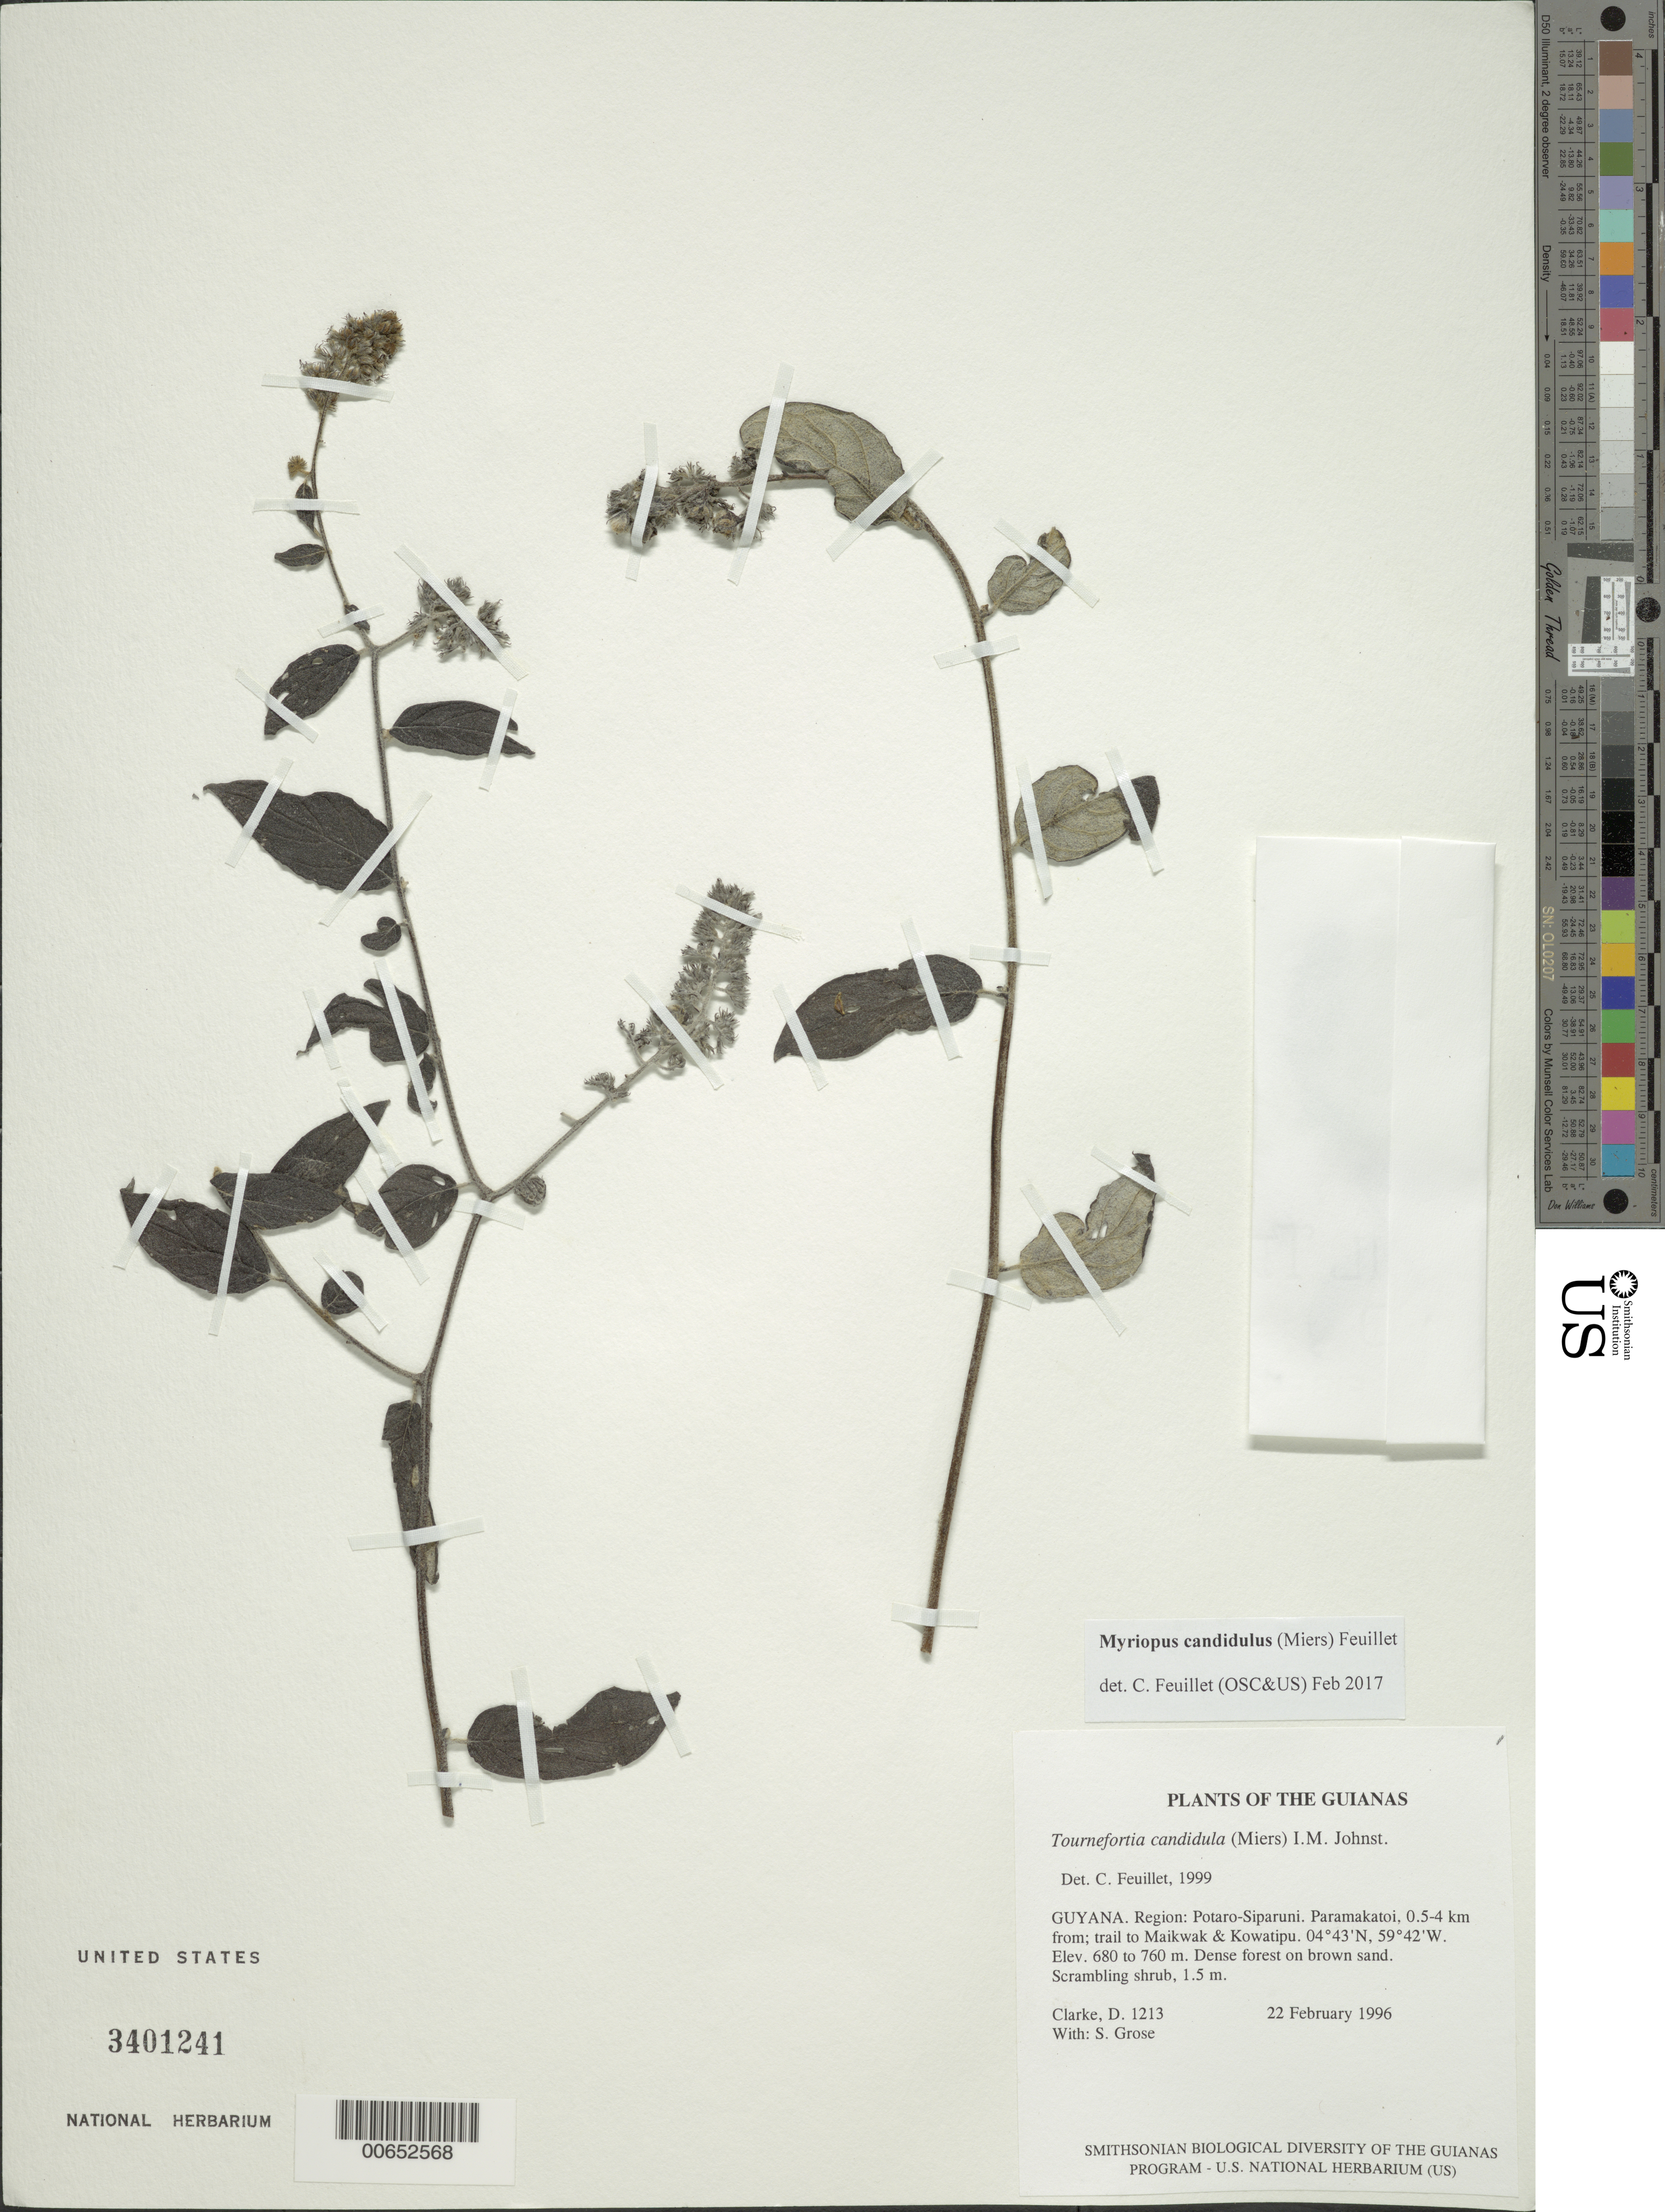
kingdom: Plantae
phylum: Tracheophyta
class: Magnoliopsida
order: Boraginales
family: Heliotropiaceae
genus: Tournefortia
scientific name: Tournefortia candidula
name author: (Miers) I.M. Johnst.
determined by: Feuillet, C.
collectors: H. D. Clarke & S. Grose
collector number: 1213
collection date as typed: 22 February 1996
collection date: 1996-02-22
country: Guyana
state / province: Potaro-Siparuni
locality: Paramakatoi, 0.5-4 km from; trail to Maikwak & Kowatipu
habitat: Dense forest on brown sand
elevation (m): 680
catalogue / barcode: US 3401241